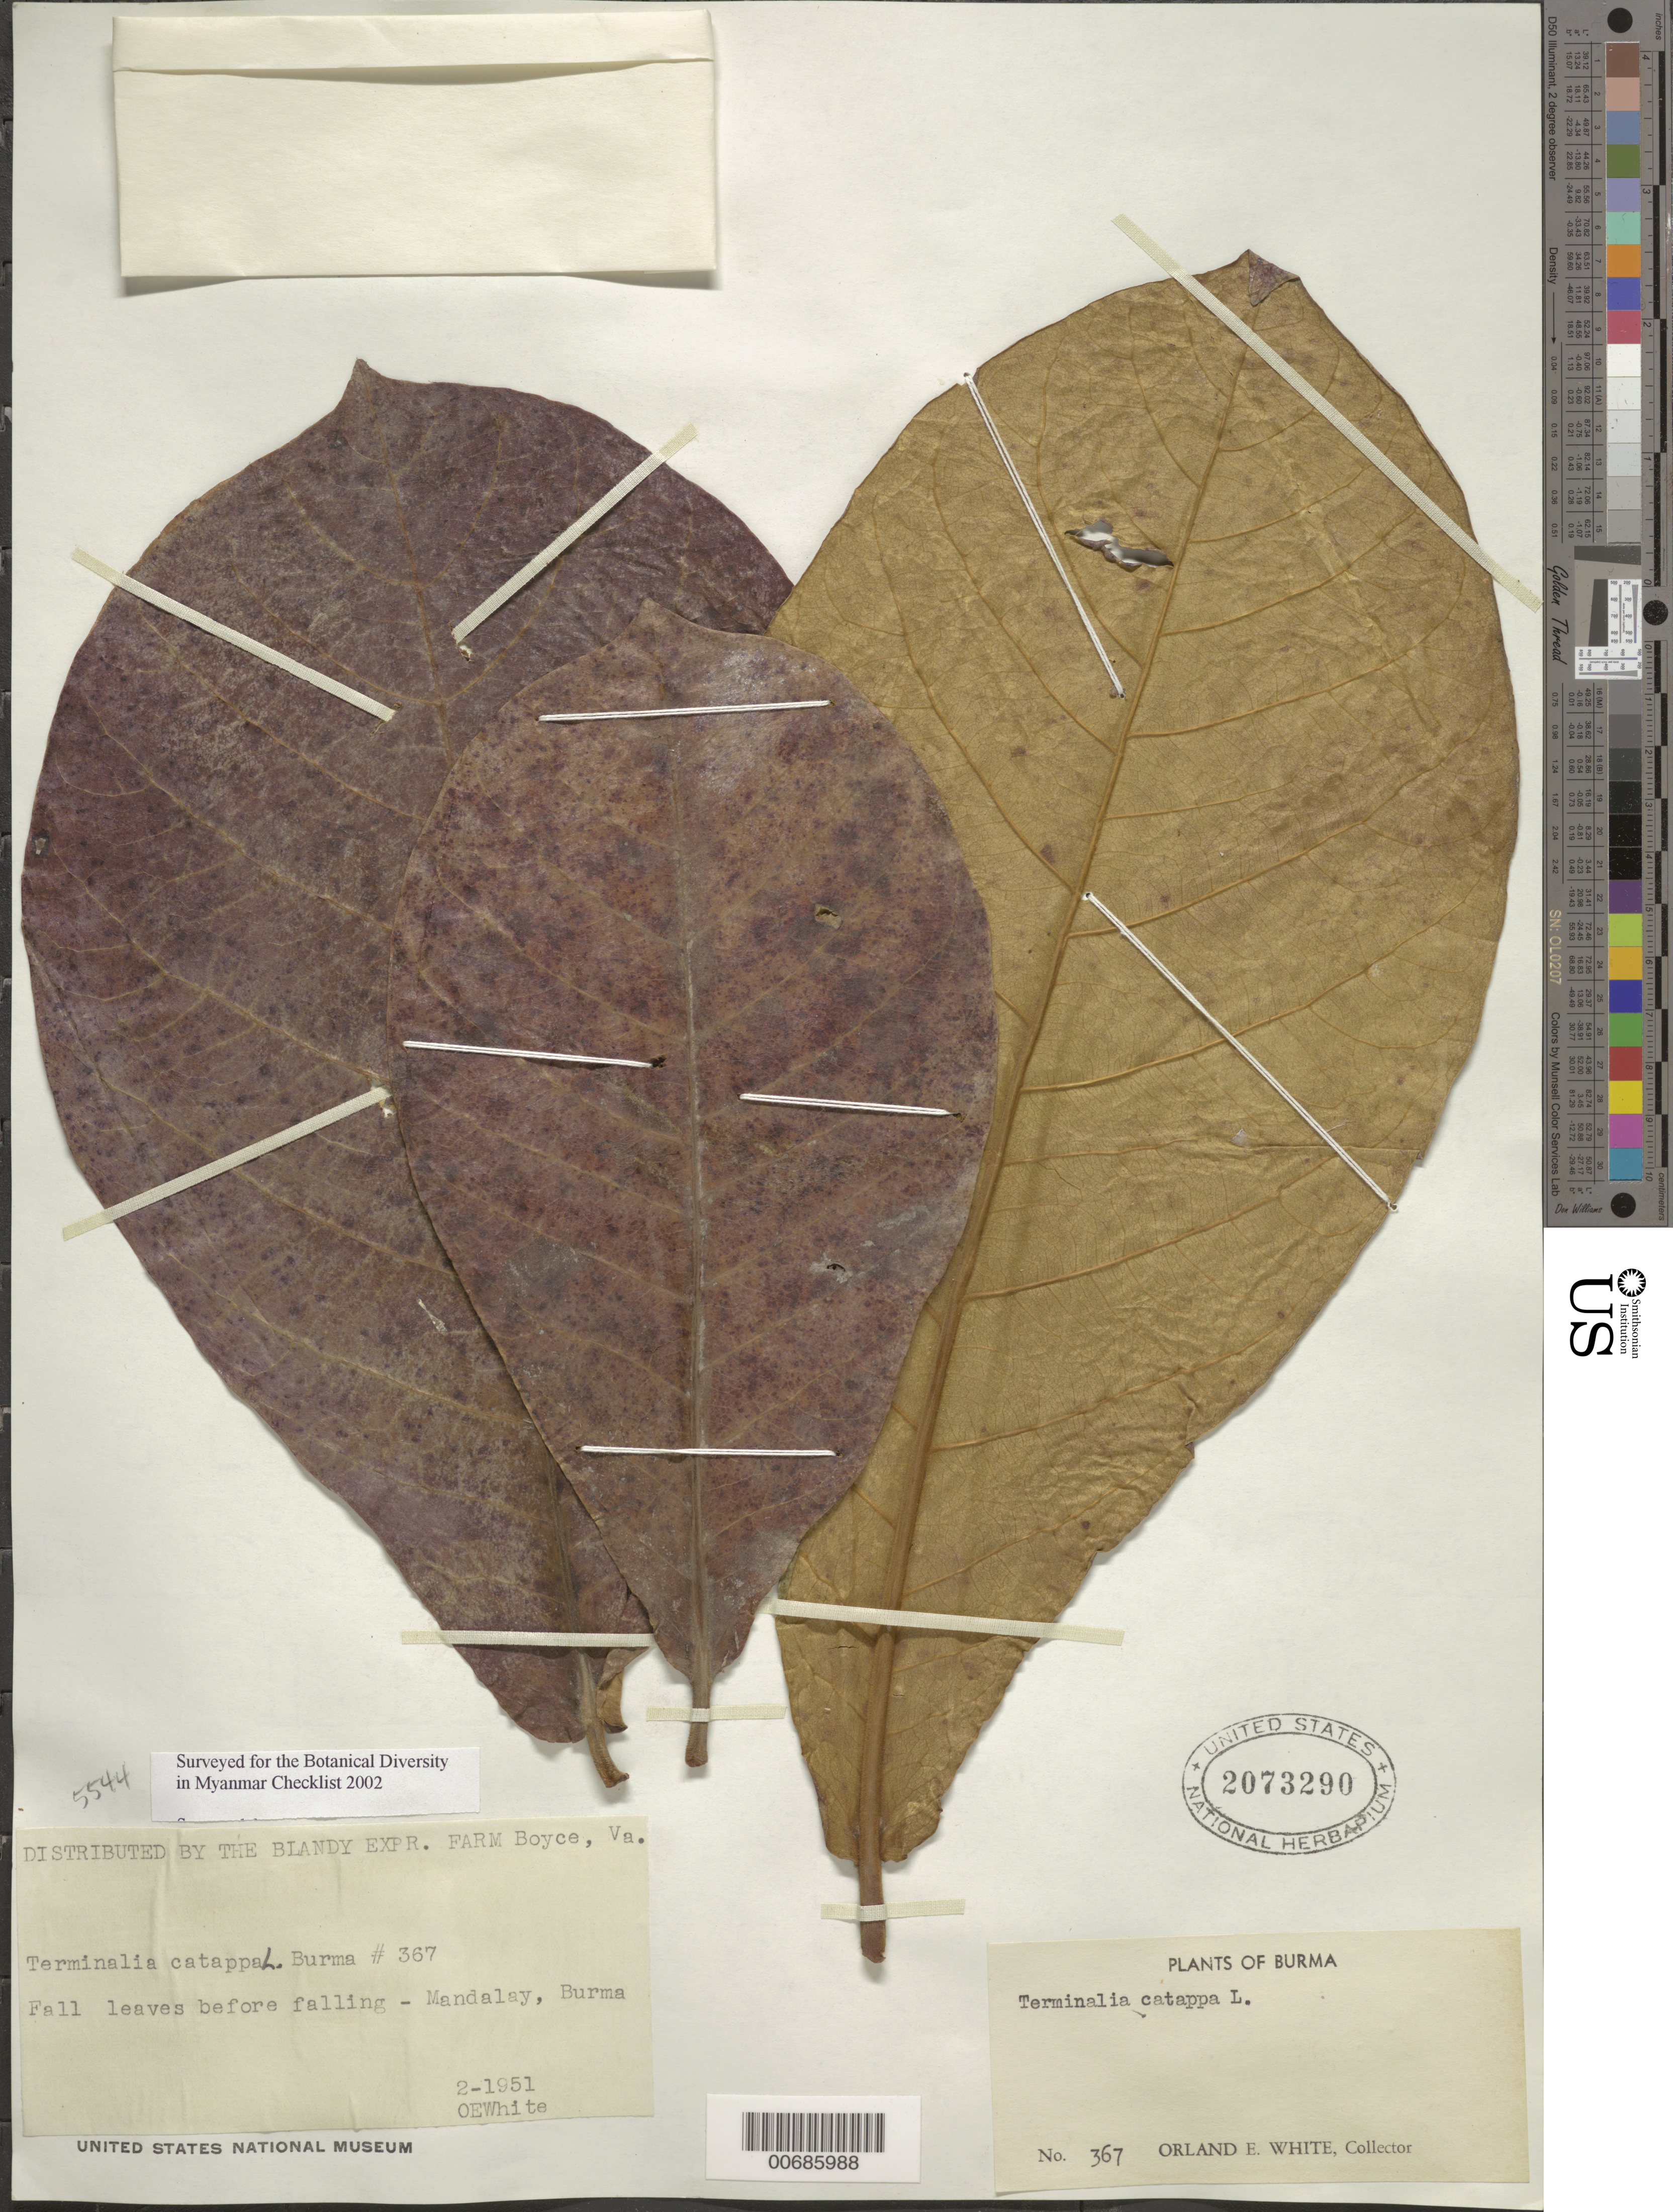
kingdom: Plantae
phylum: Tracheophyta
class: Magnoliopsida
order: Myrtales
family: Combretaceae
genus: Terminalia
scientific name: Terminalia catappa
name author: L.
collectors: O. E. White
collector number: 367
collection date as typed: Feb 1951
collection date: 1951-02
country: Myanmar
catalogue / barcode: US 2073290